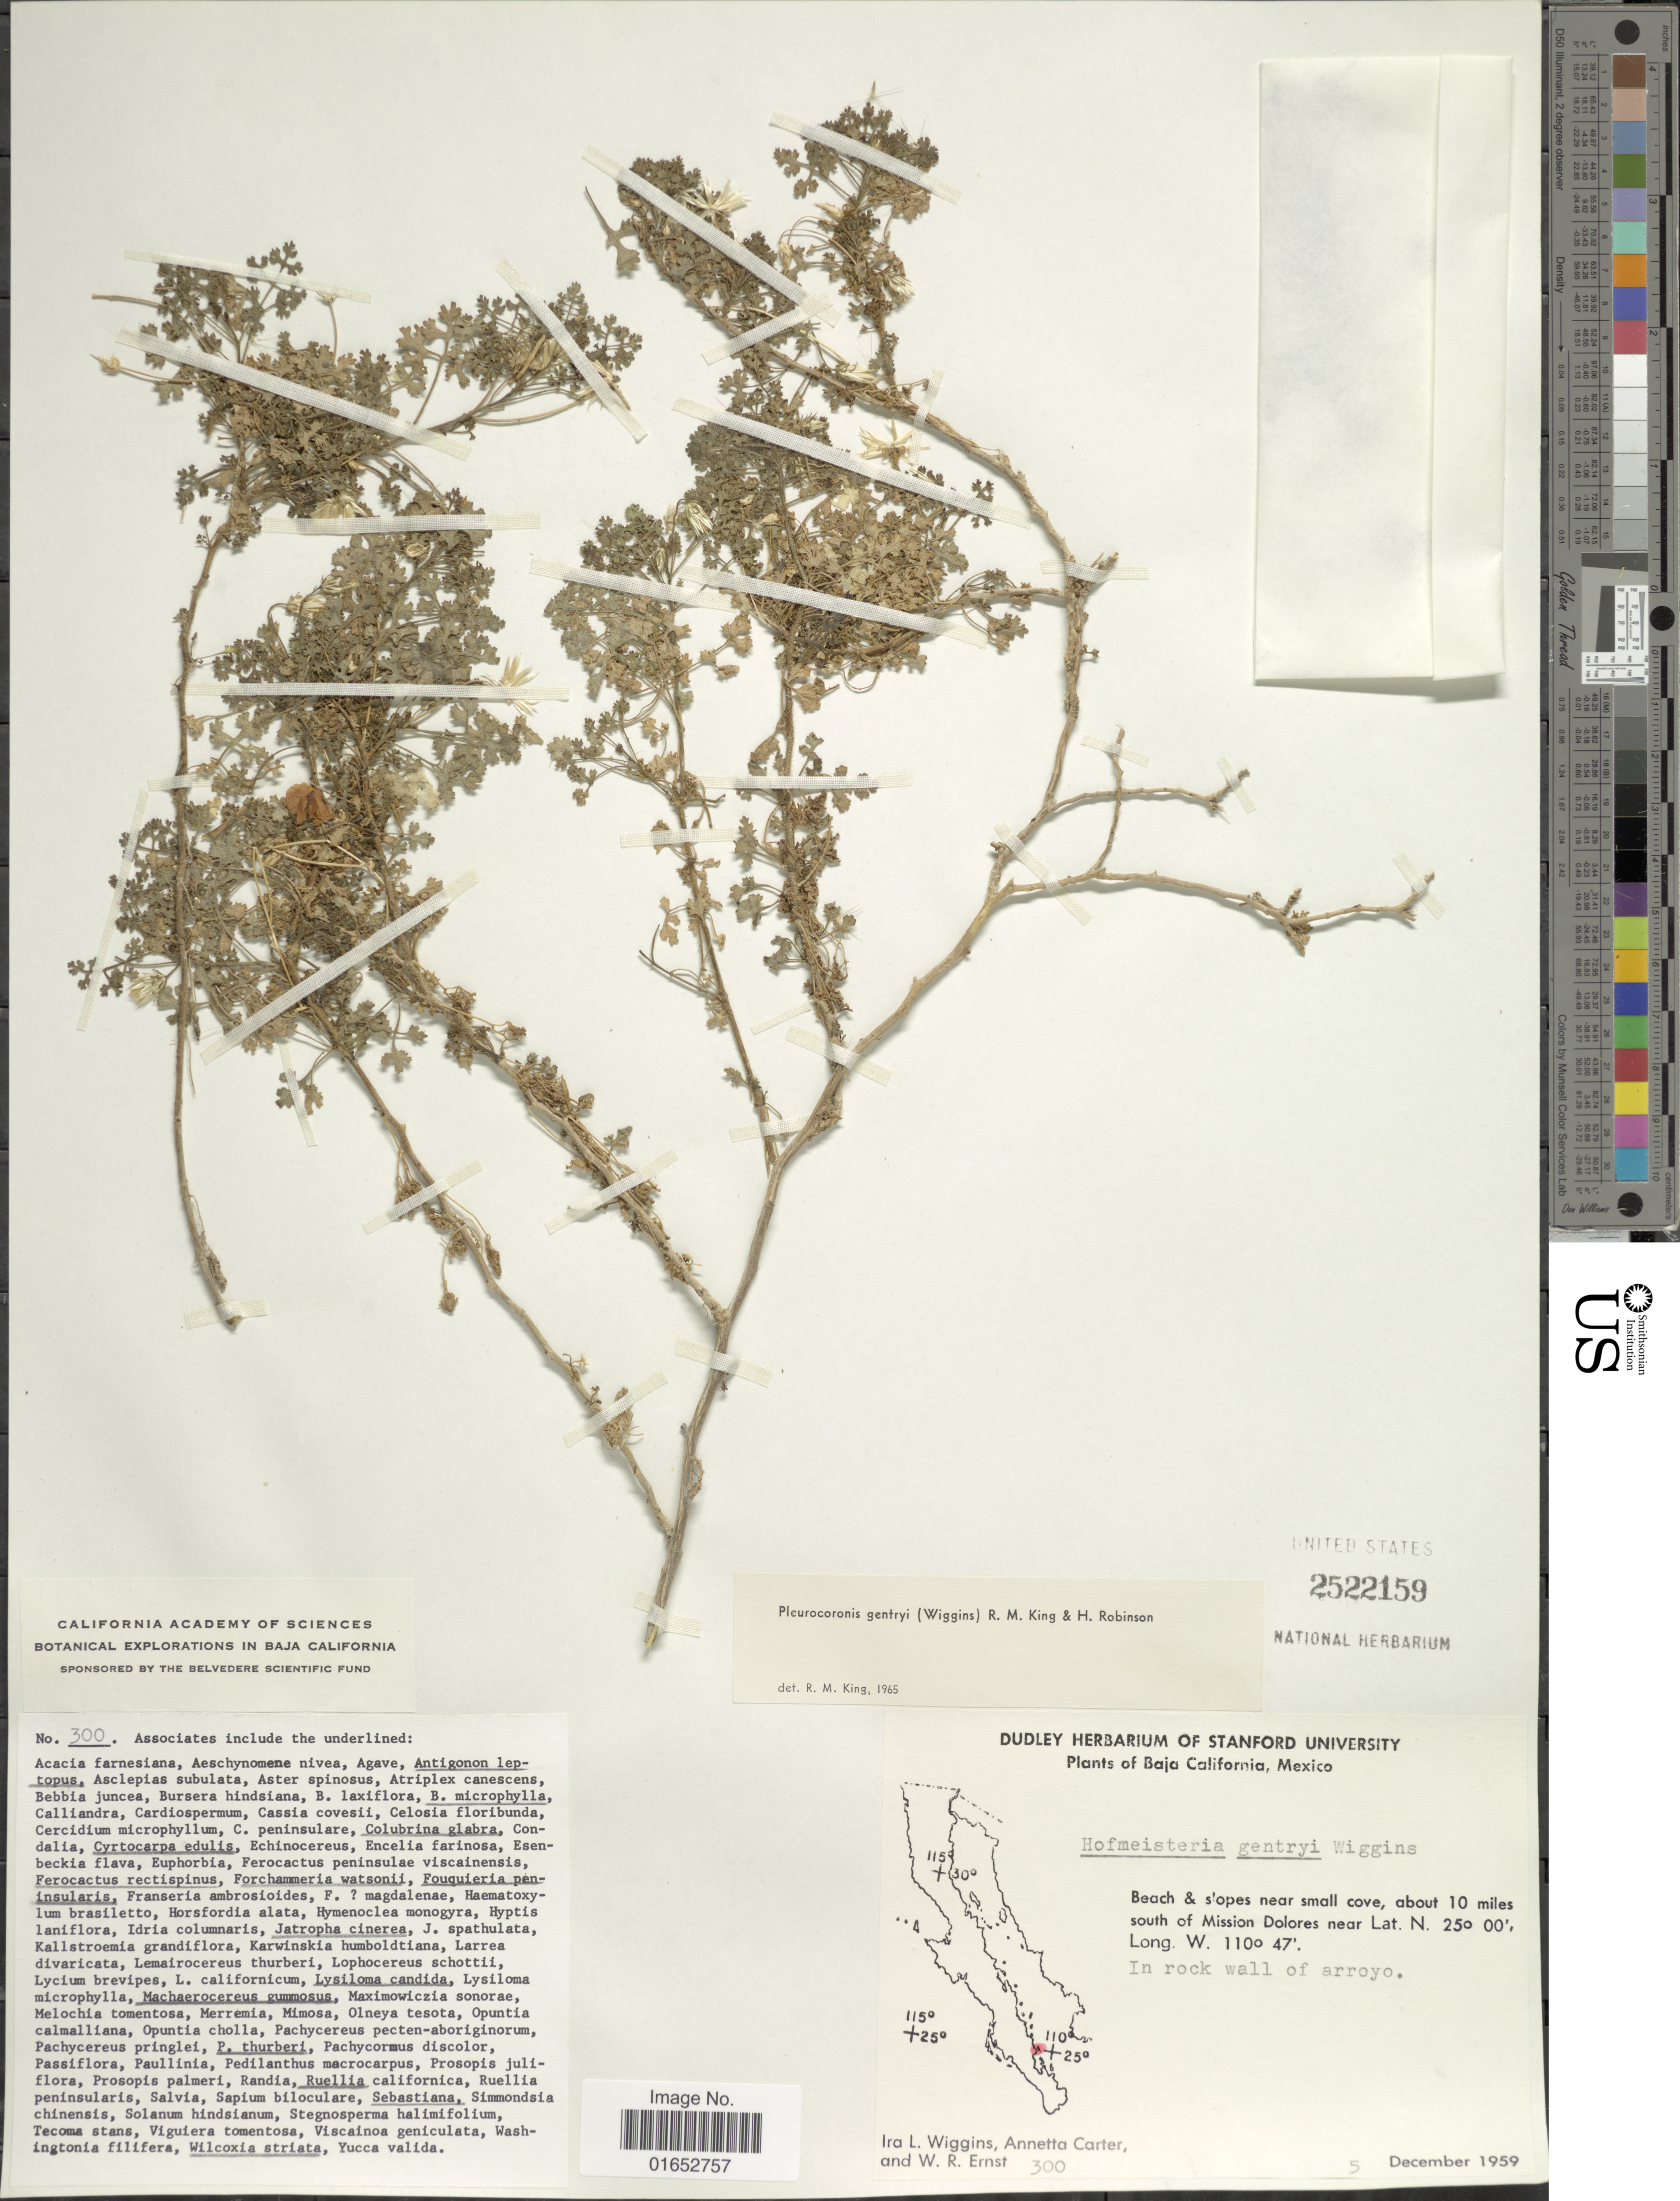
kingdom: Plantae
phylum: Tracheophyta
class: Magnoliopsida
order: Asterales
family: Asteraceae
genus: Pleurocoronis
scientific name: Pleurocoronis gentryi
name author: (Wiggins) R.M. King & H. Rob.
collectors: I. L. Wiggins, A. Carter & W. R. Ernst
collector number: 300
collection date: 1959-12-05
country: Mexico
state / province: Baja California Sur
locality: Beach & slopes near small cove, about 10 miles south of Mission Dolores, In rock wall of arroyo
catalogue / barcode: US 2522159